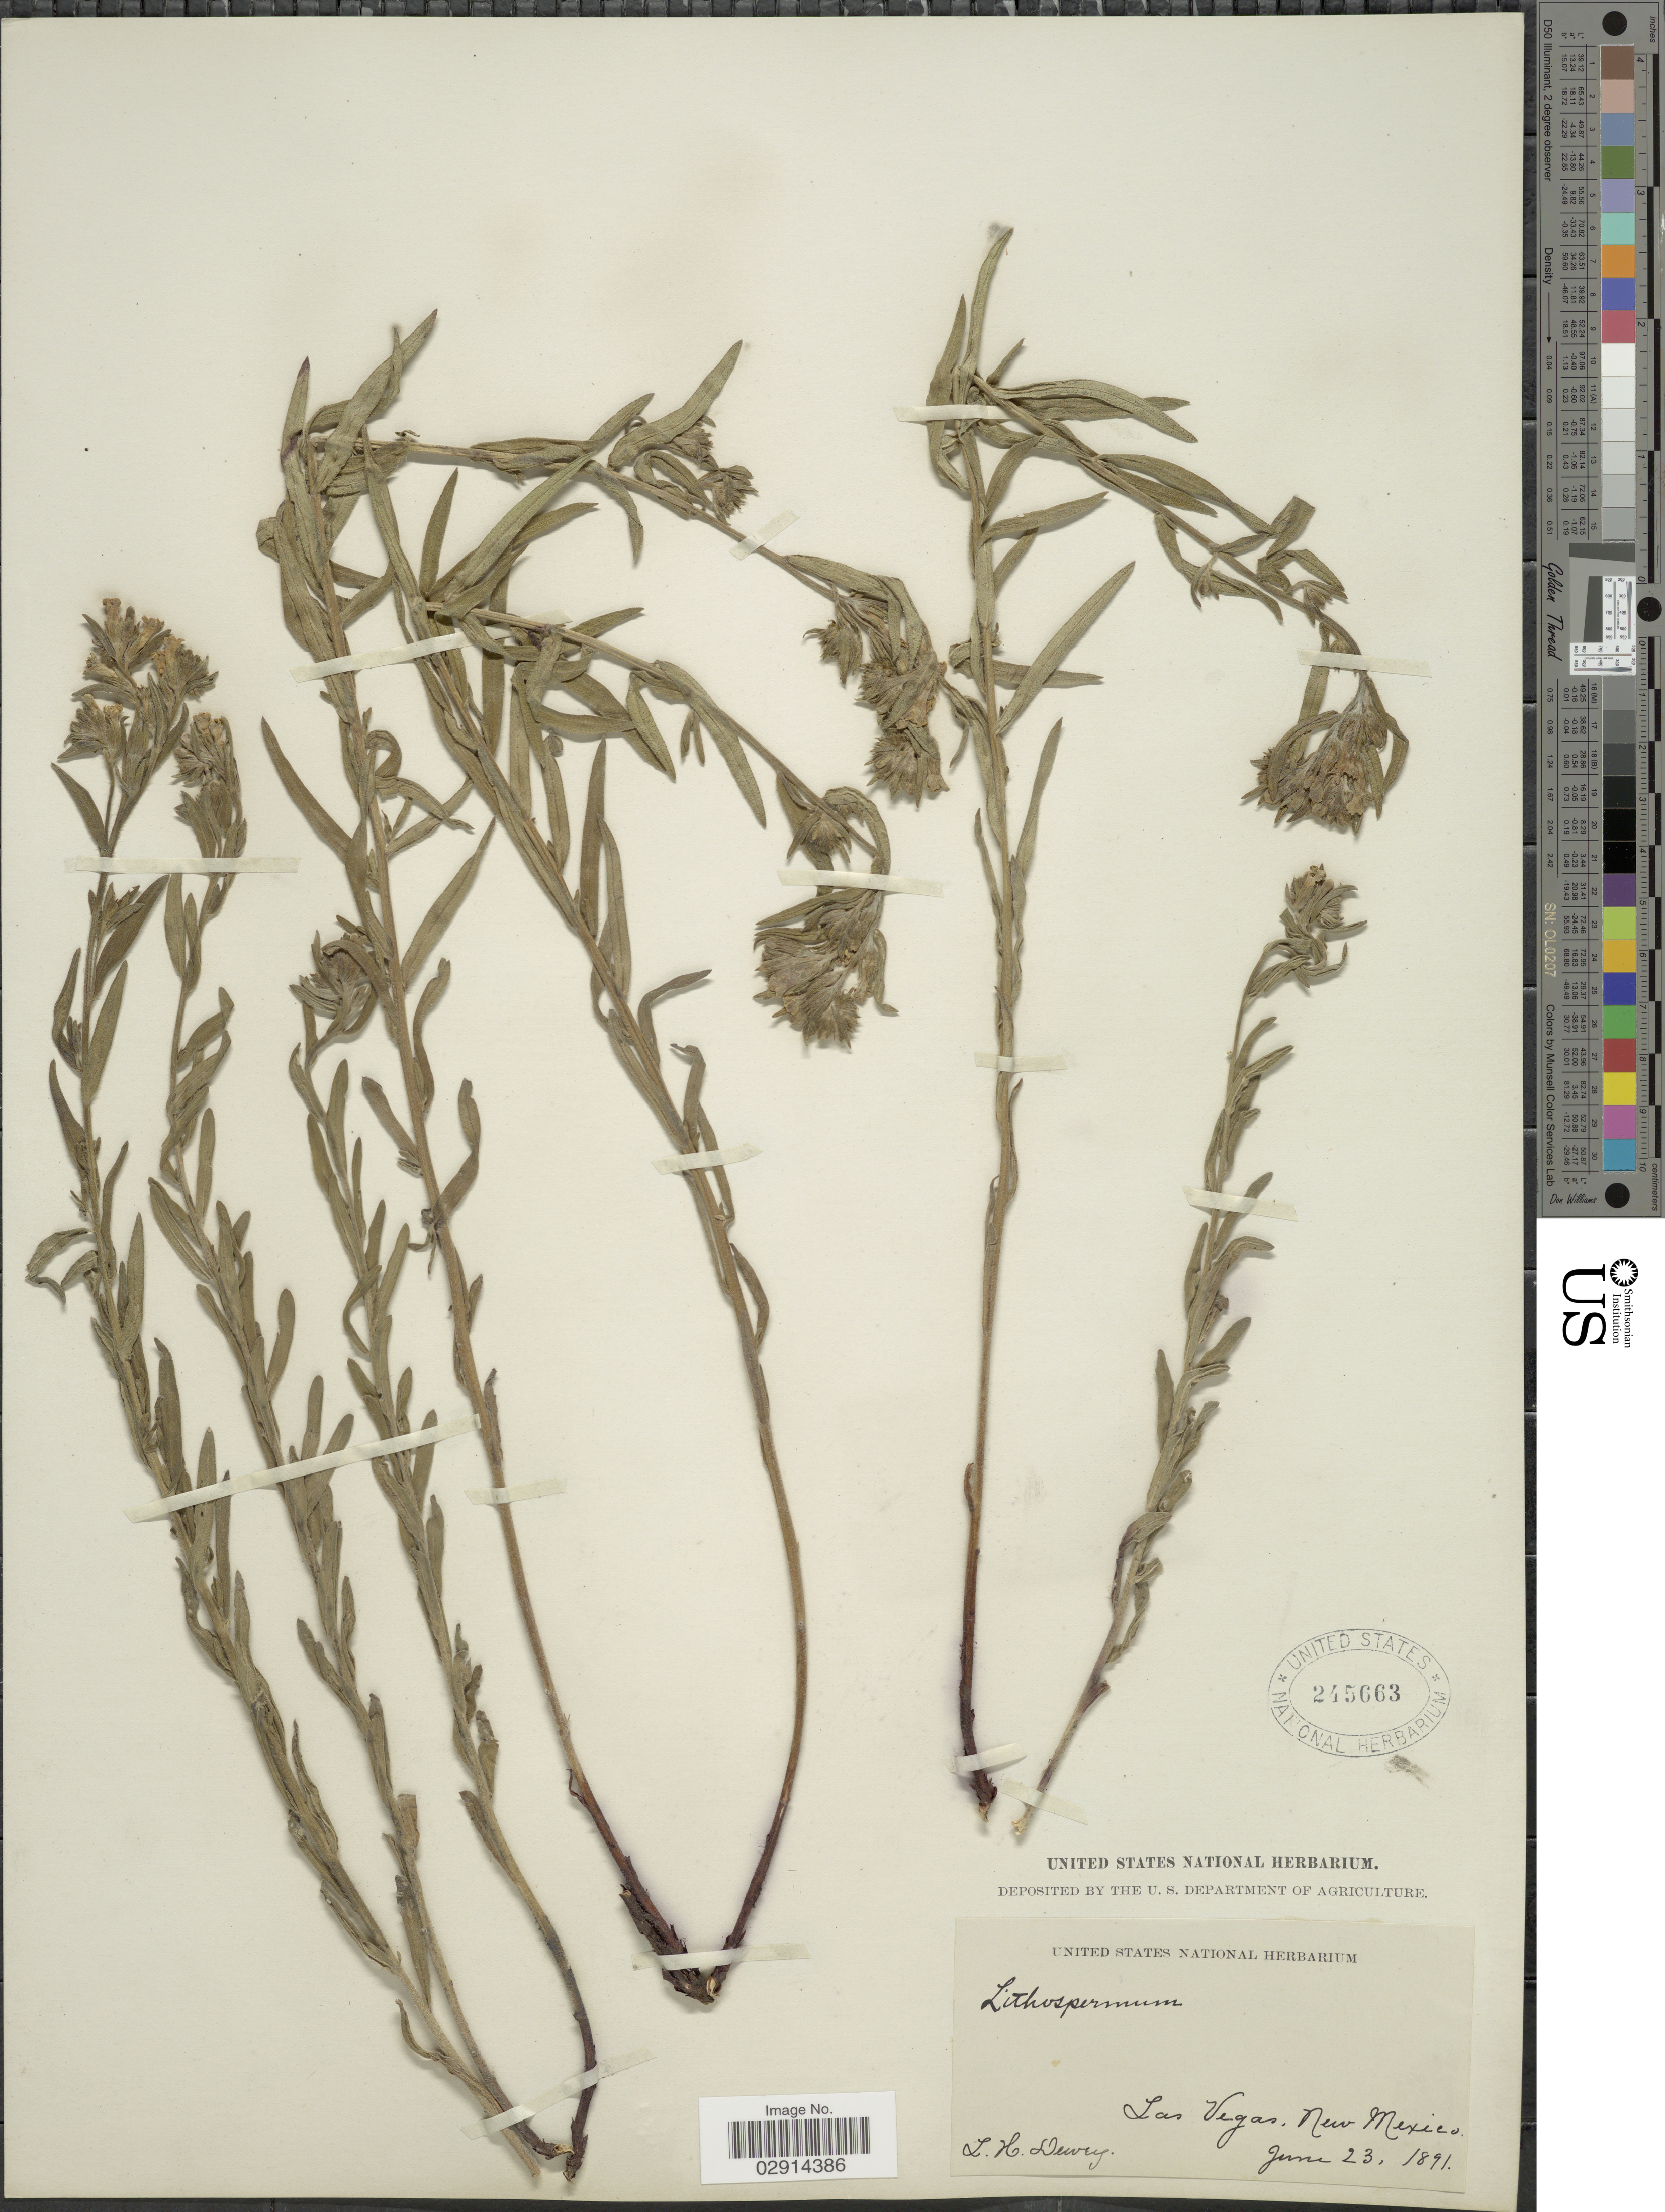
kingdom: Plantae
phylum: Tracheophyta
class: Magnoliopsida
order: Boraginales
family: Boraginaceae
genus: Lithospermum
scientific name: Lithospermum multiflorum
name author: Torr. ex A. Gray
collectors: L. H. Dewey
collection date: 1891-06-23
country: United States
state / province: New Mexico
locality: Las Vegas.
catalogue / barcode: US 245663